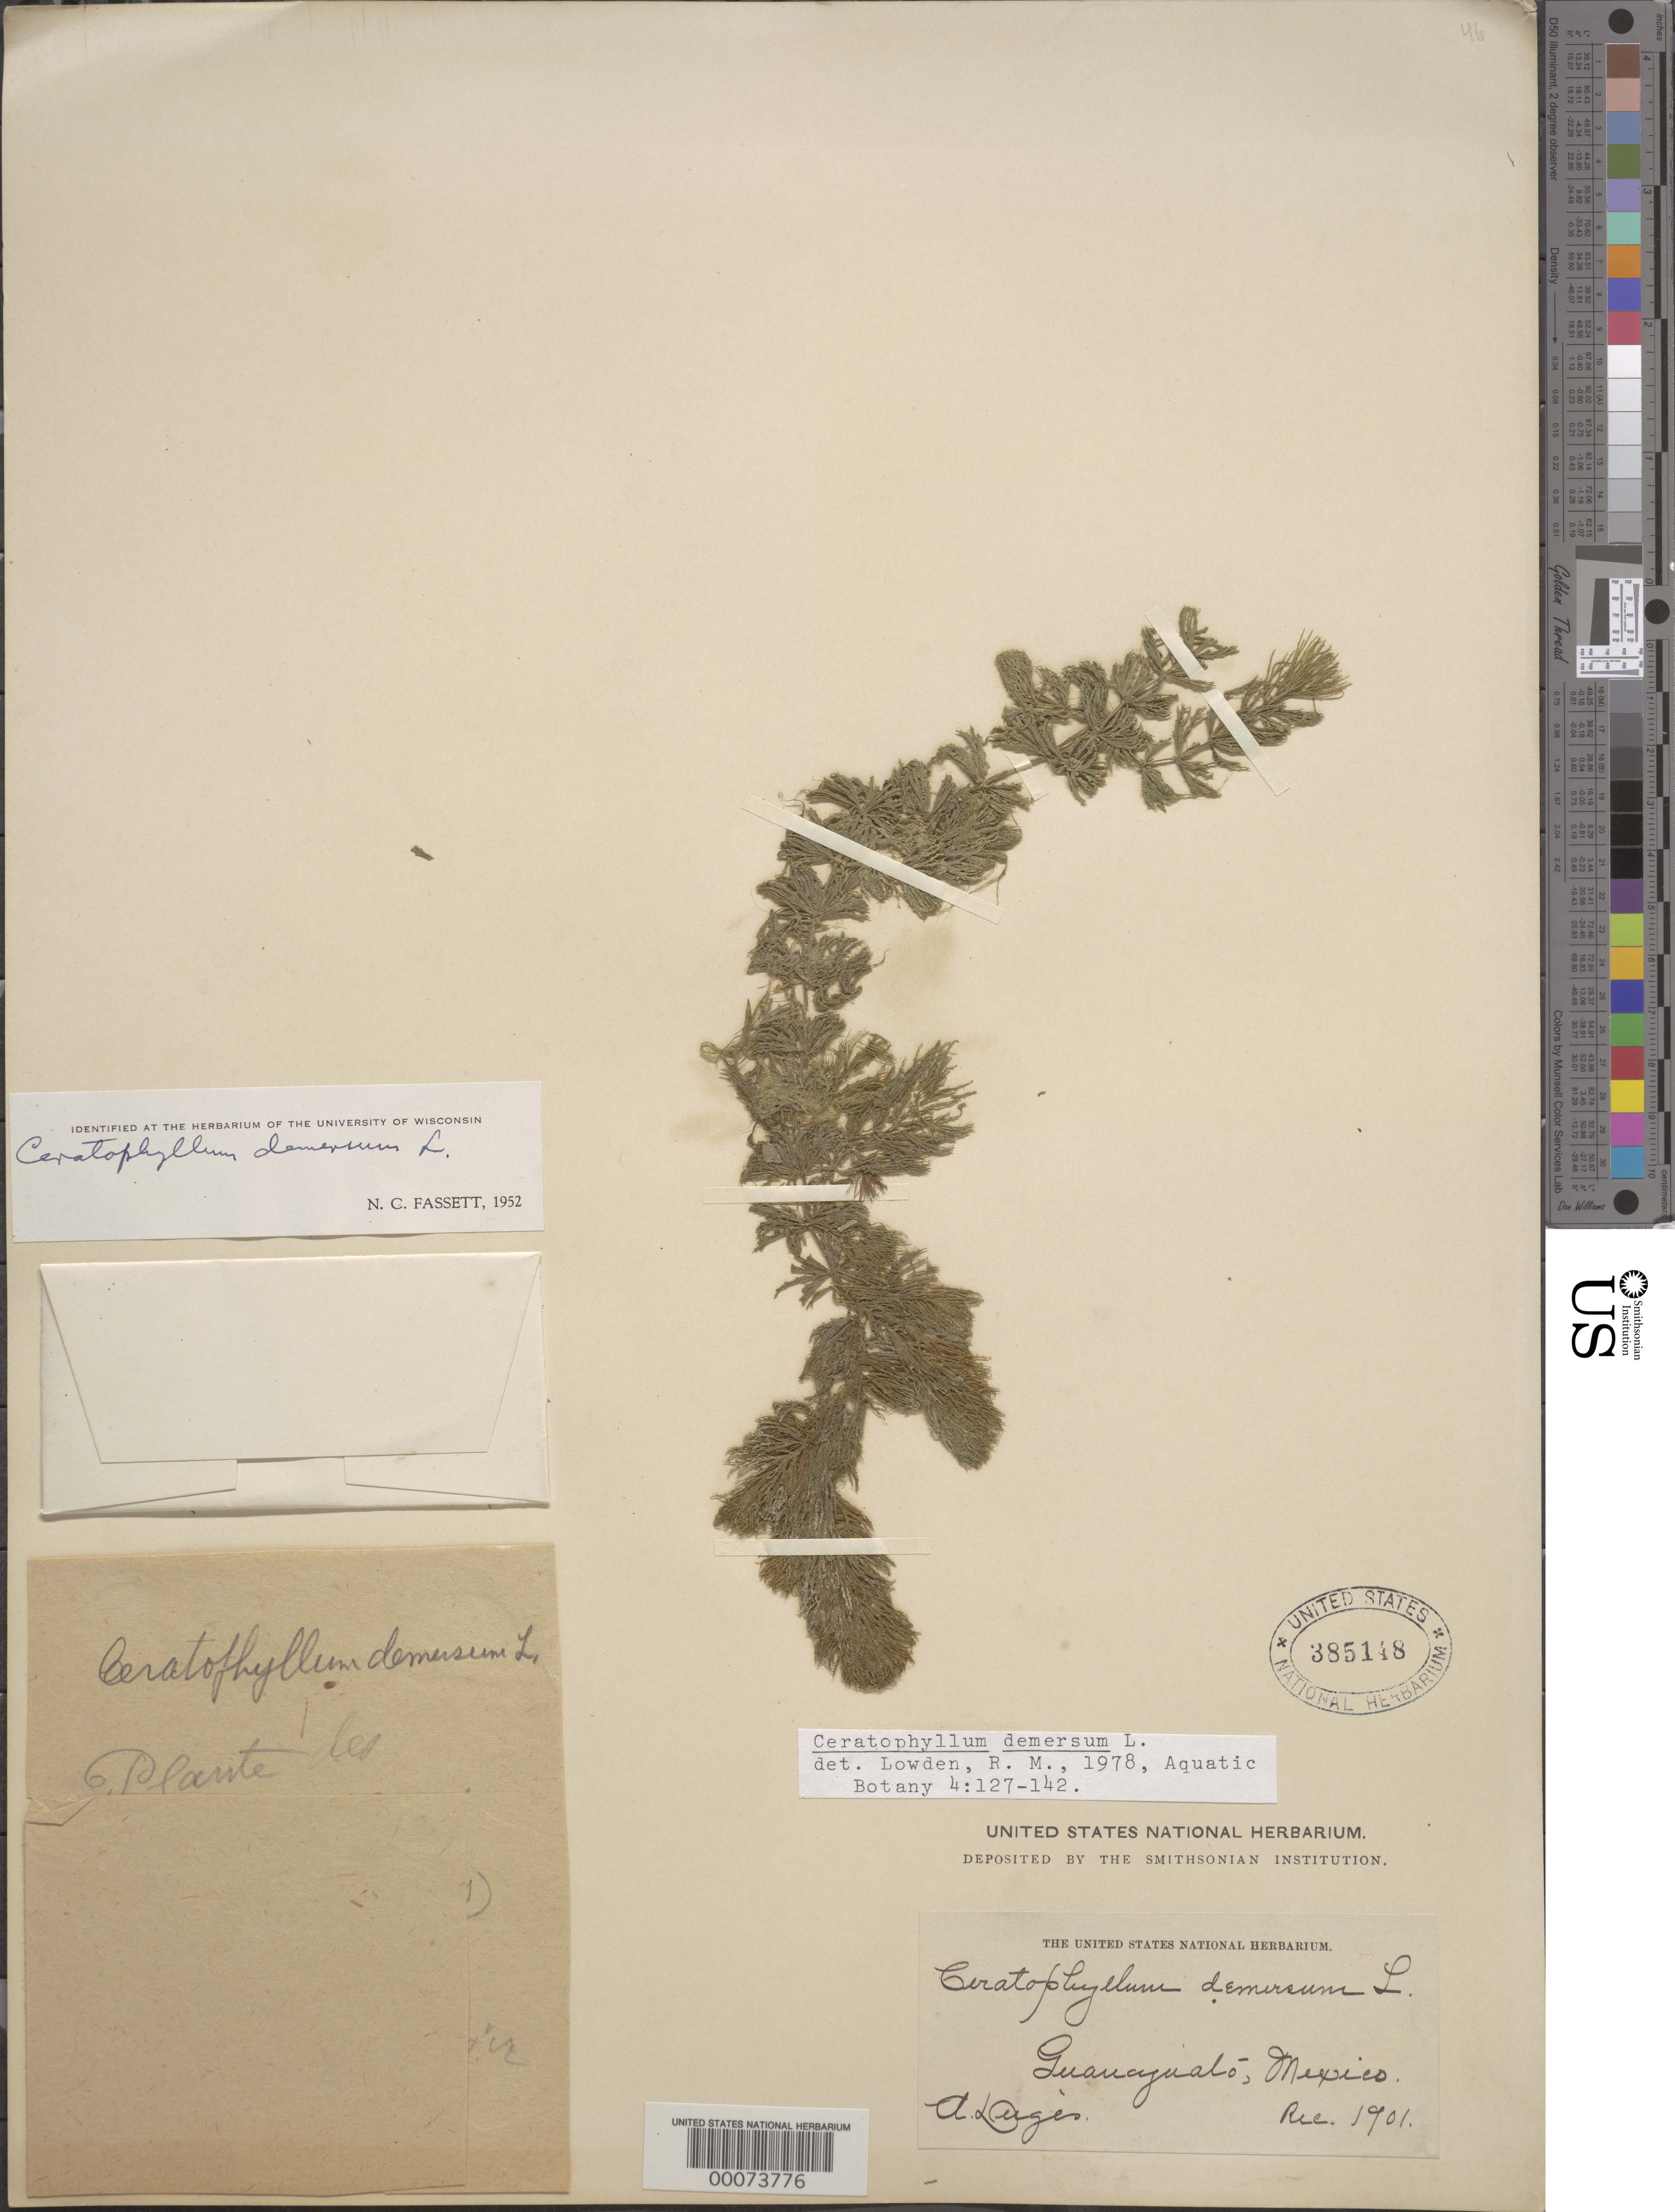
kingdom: Plantae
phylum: Tracheophyta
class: Magnoliopsida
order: Ceratophyllales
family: Ceratophyllaceae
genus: Ceratophyllum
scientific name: Ceratophyllum demersum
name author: L.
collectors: A. Dugès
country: Mexico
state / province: Guanajuato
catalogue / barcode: US 385148